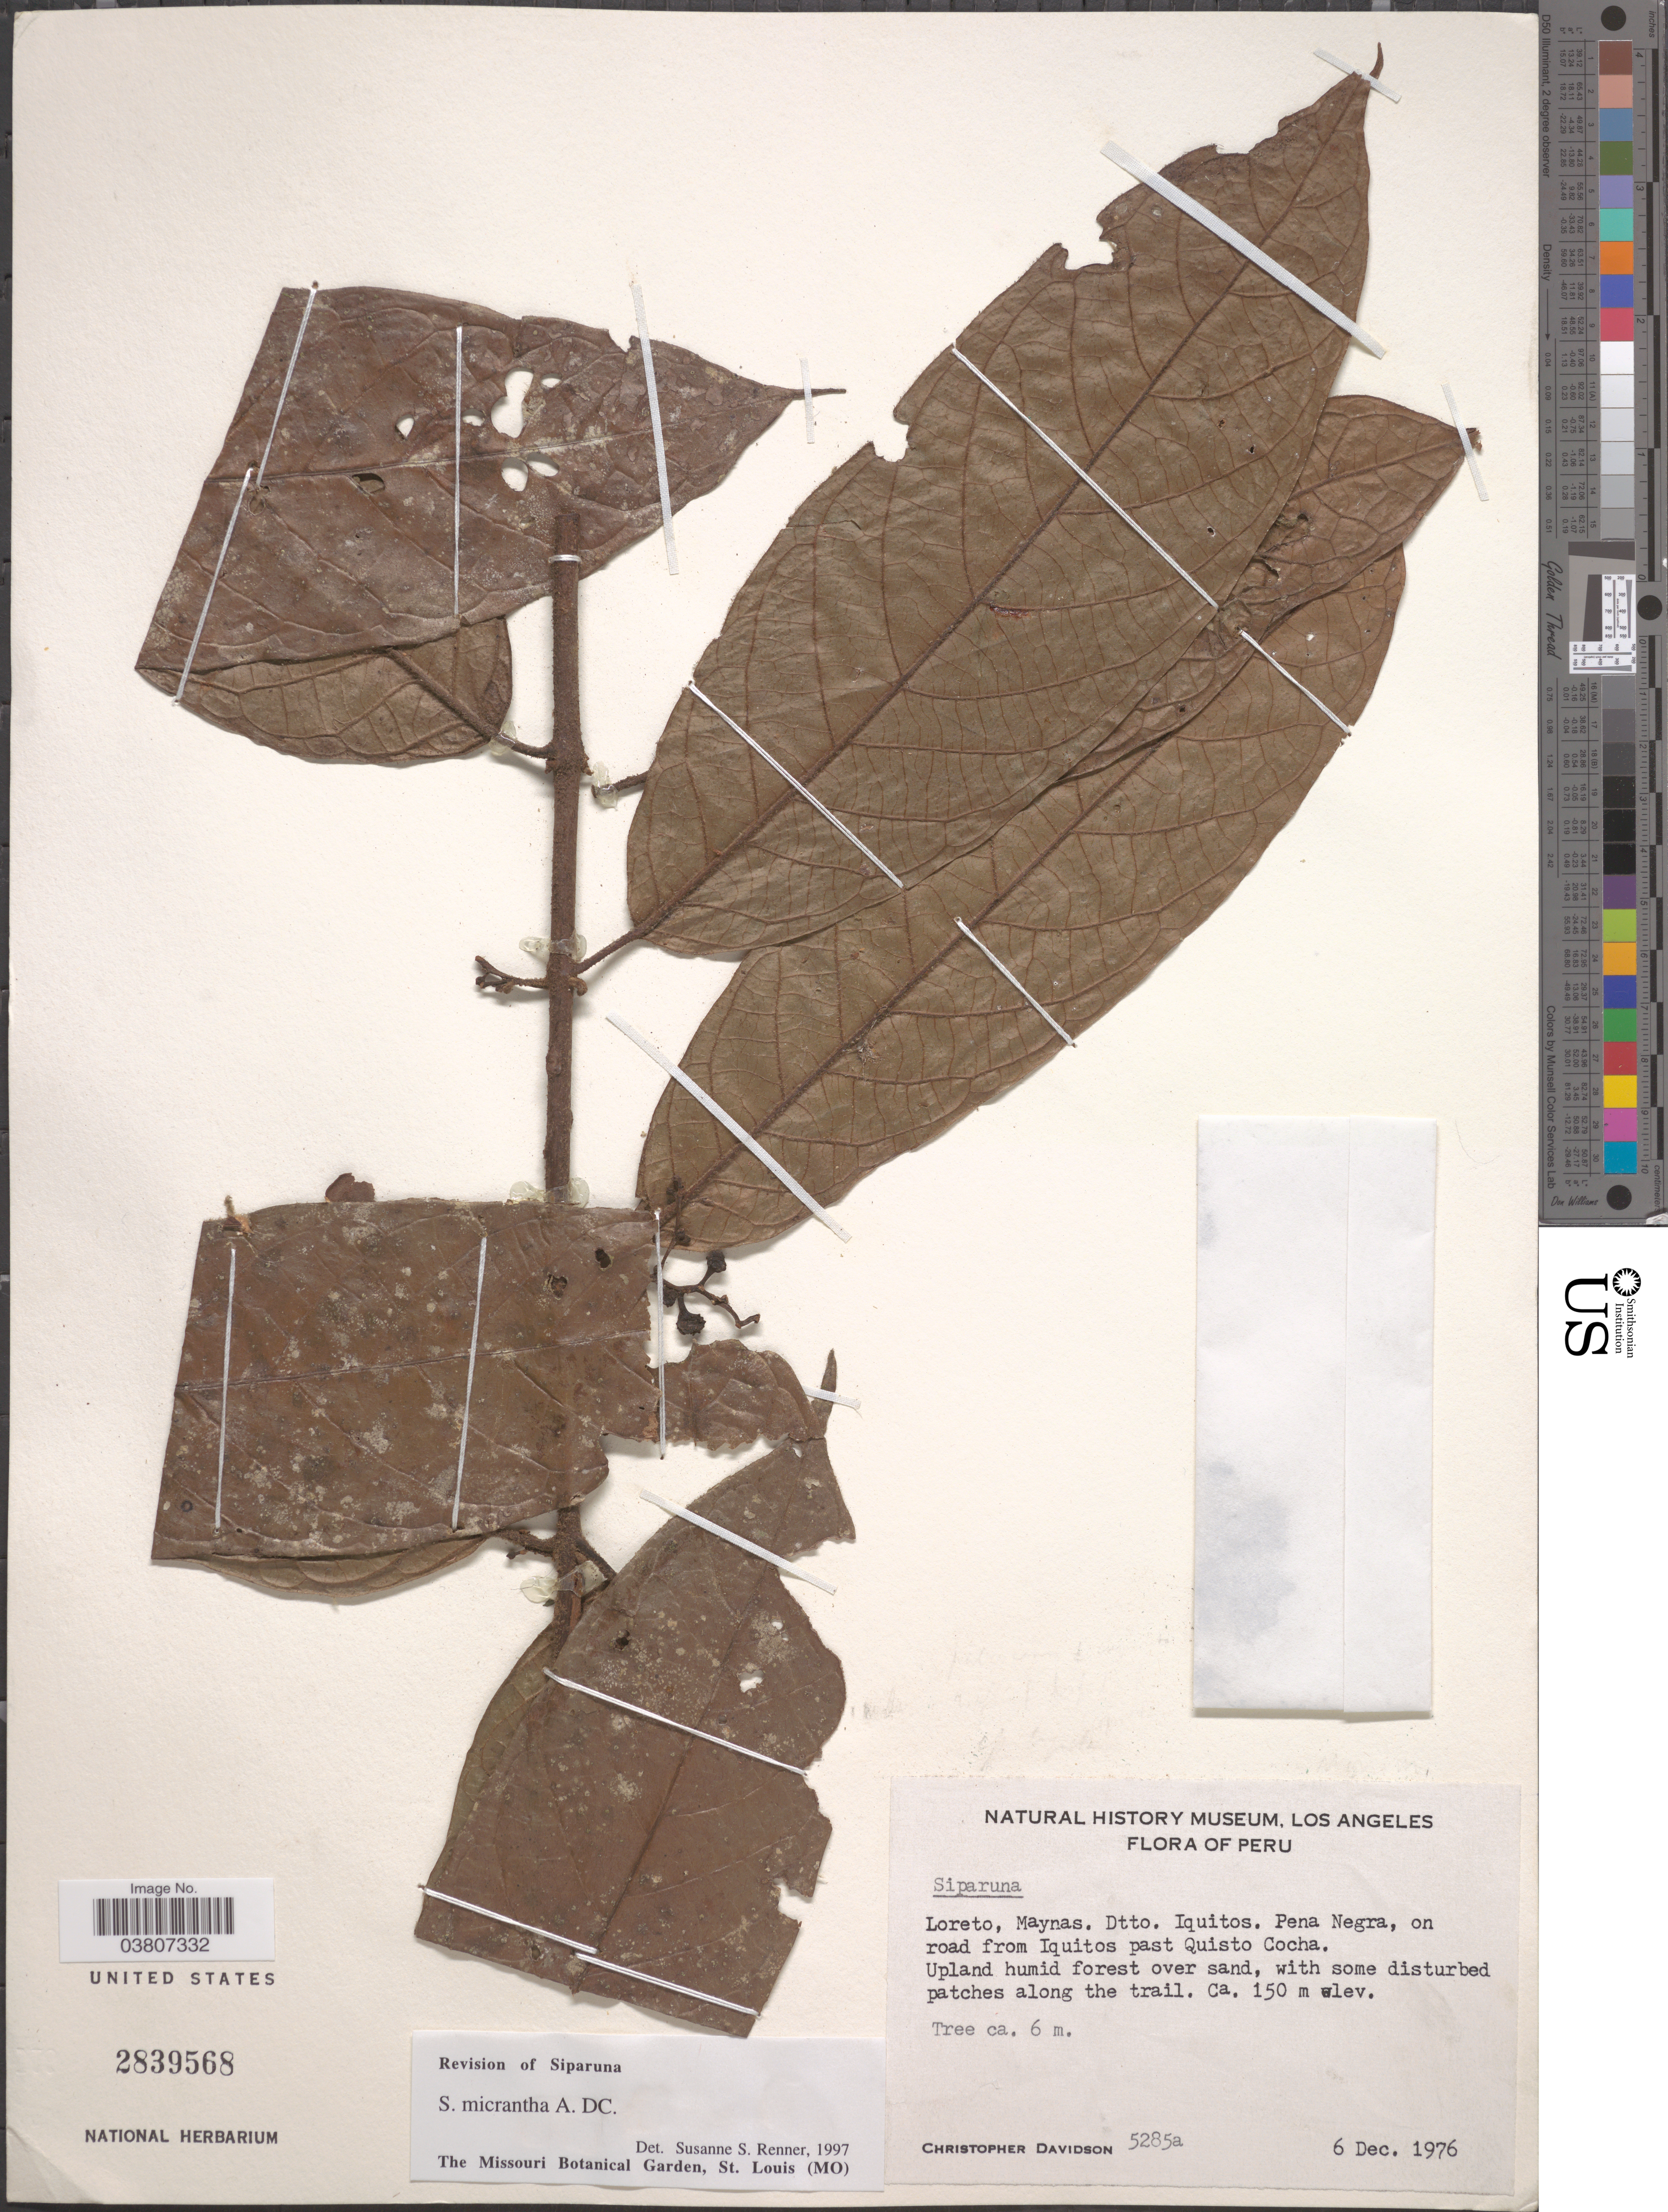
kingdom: Plantae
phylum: Tracheophyta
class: Magnoliopsida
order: Laurales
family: Siparunaceae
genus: Siparuna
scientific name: Siparuna micrantha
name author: A. DC.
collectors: C. Davidson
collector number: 5285a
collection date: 1976-12-06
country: Peru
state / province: Loreto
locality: Maynas. Dtto. Iquitos. Pena Negra, on road from Iquitos past Quisto Cocha.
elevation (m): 150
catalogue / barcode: US 2839568